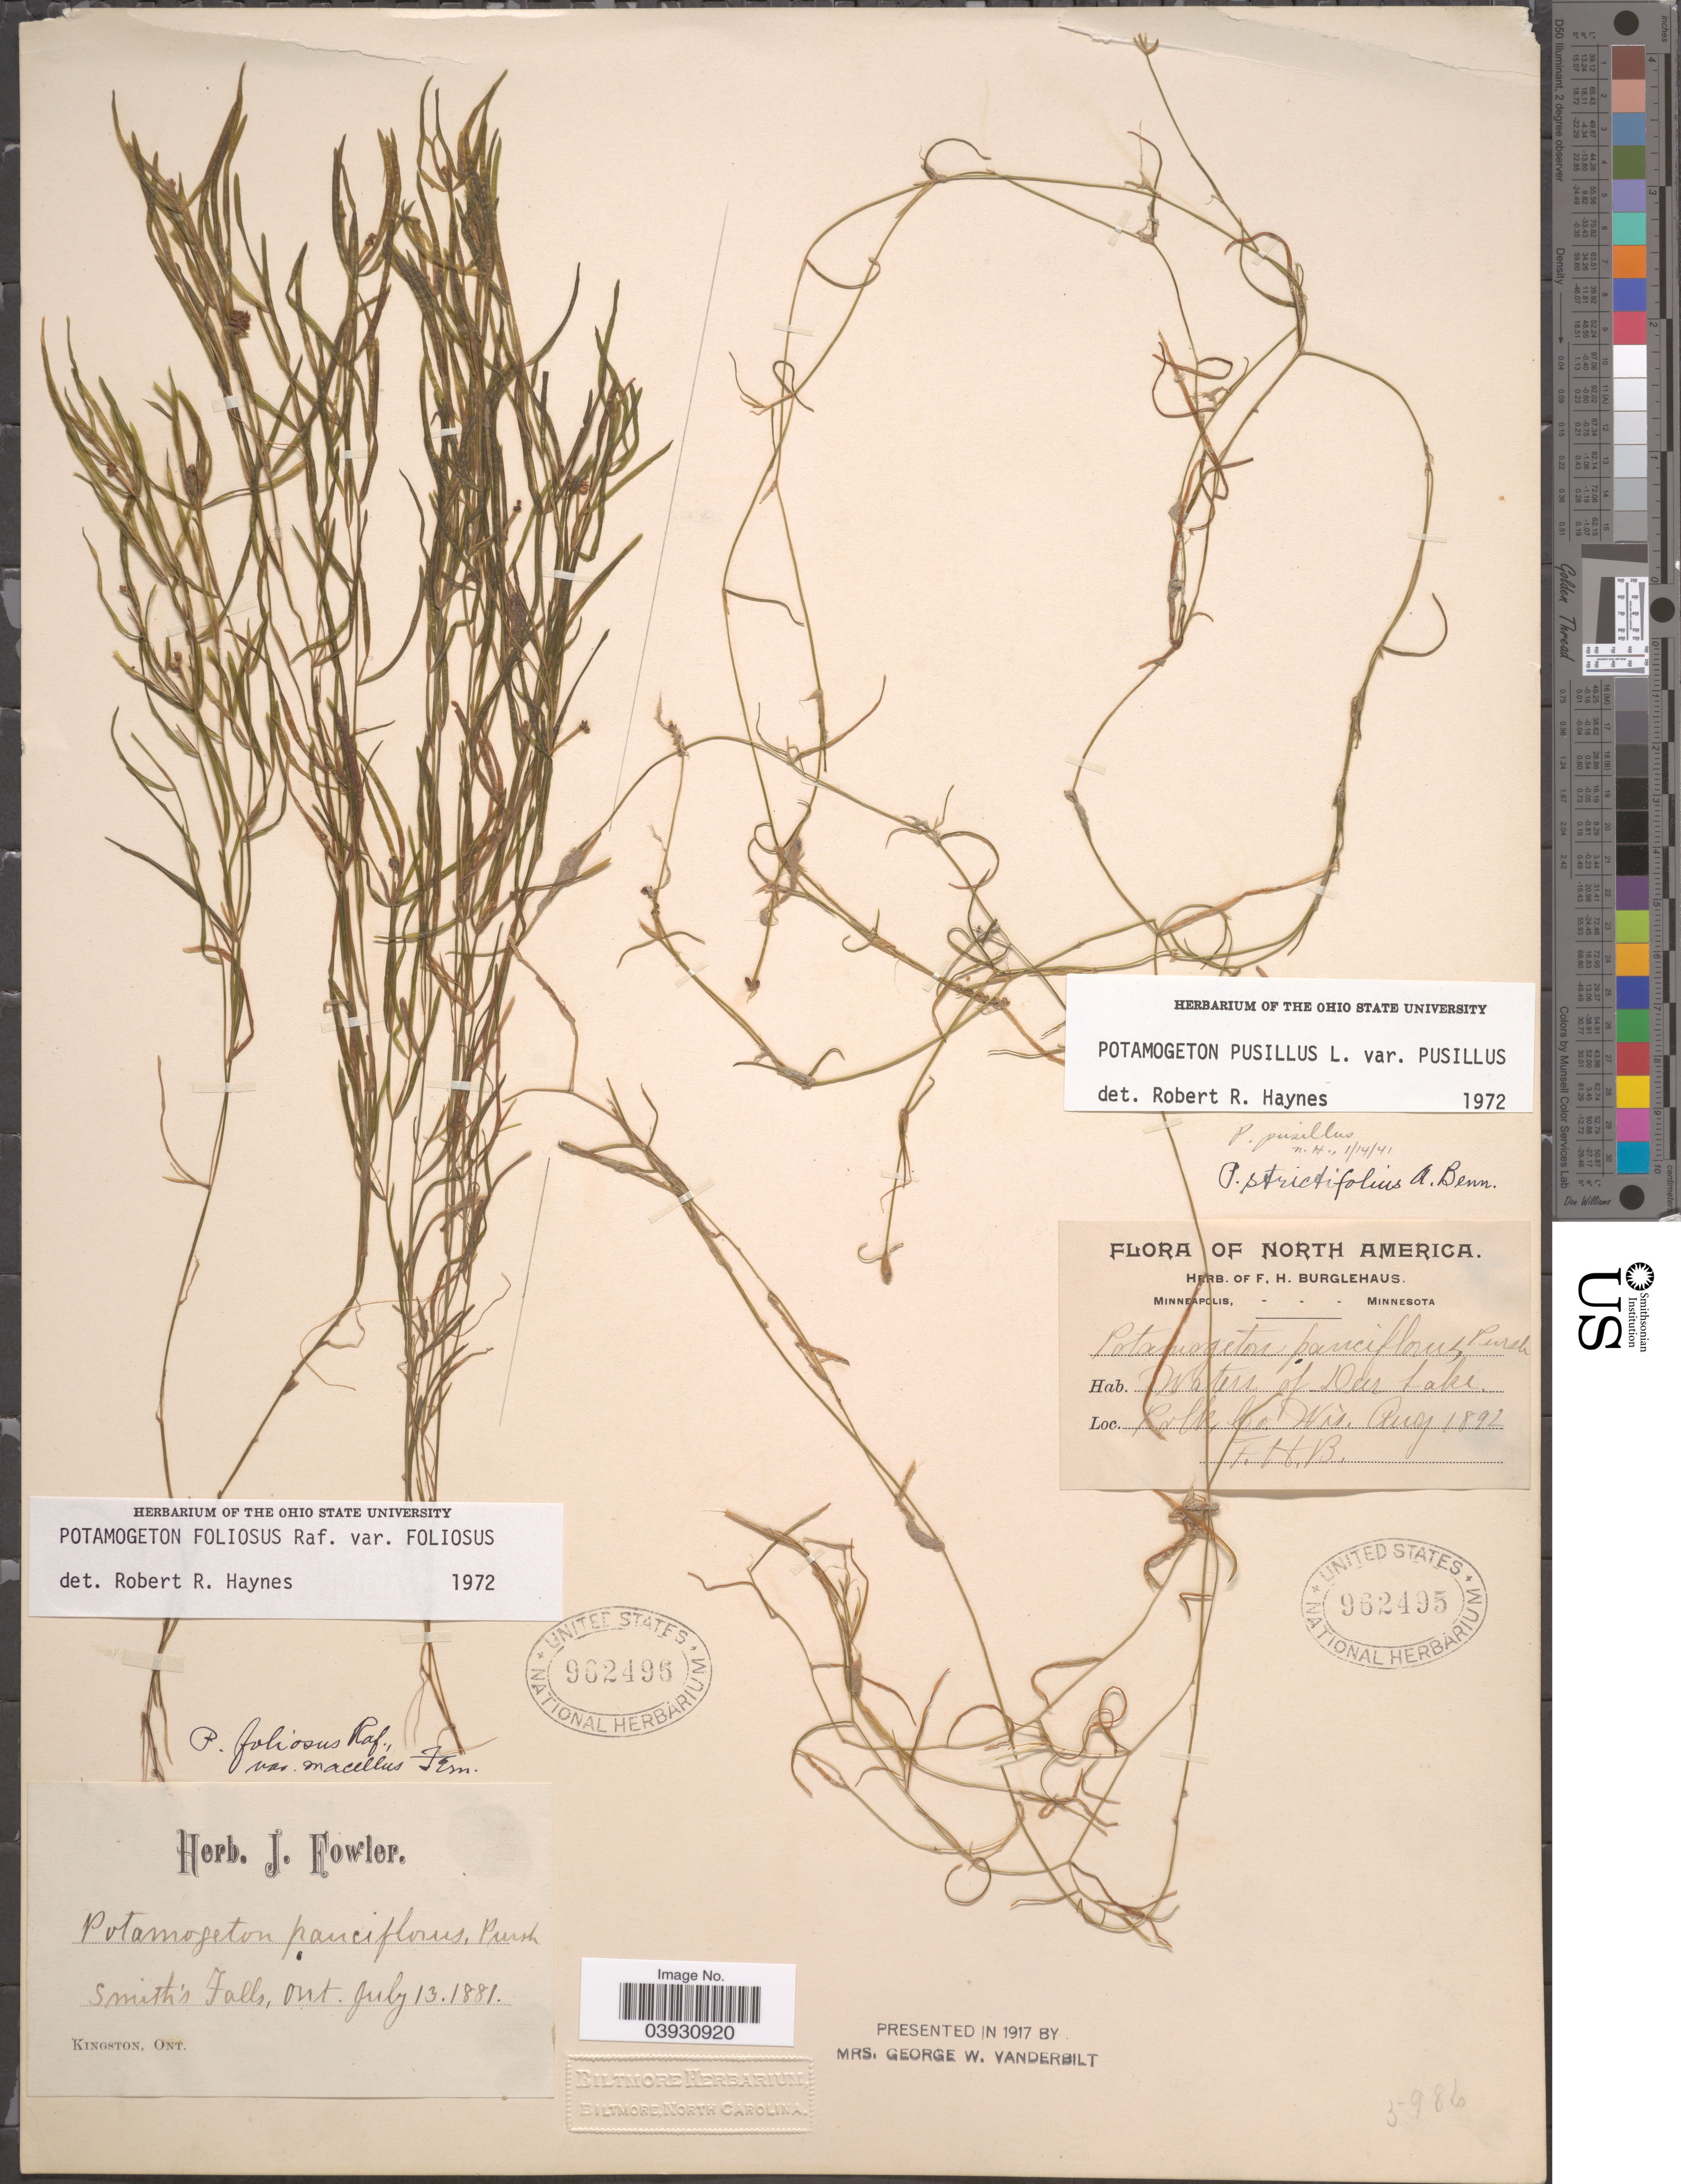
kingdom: Plantae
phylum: Tracheophyta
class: Liliopsida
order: Alismatales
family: Potamogetonaceae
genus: Potamogeton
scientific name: Potamogeton pusillus var. pusillus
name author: L.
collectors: ex herb. J. Fowler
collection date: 1881-07-13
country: Canada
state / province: Ontario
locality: Smith's Falls.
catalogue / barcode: US 962495